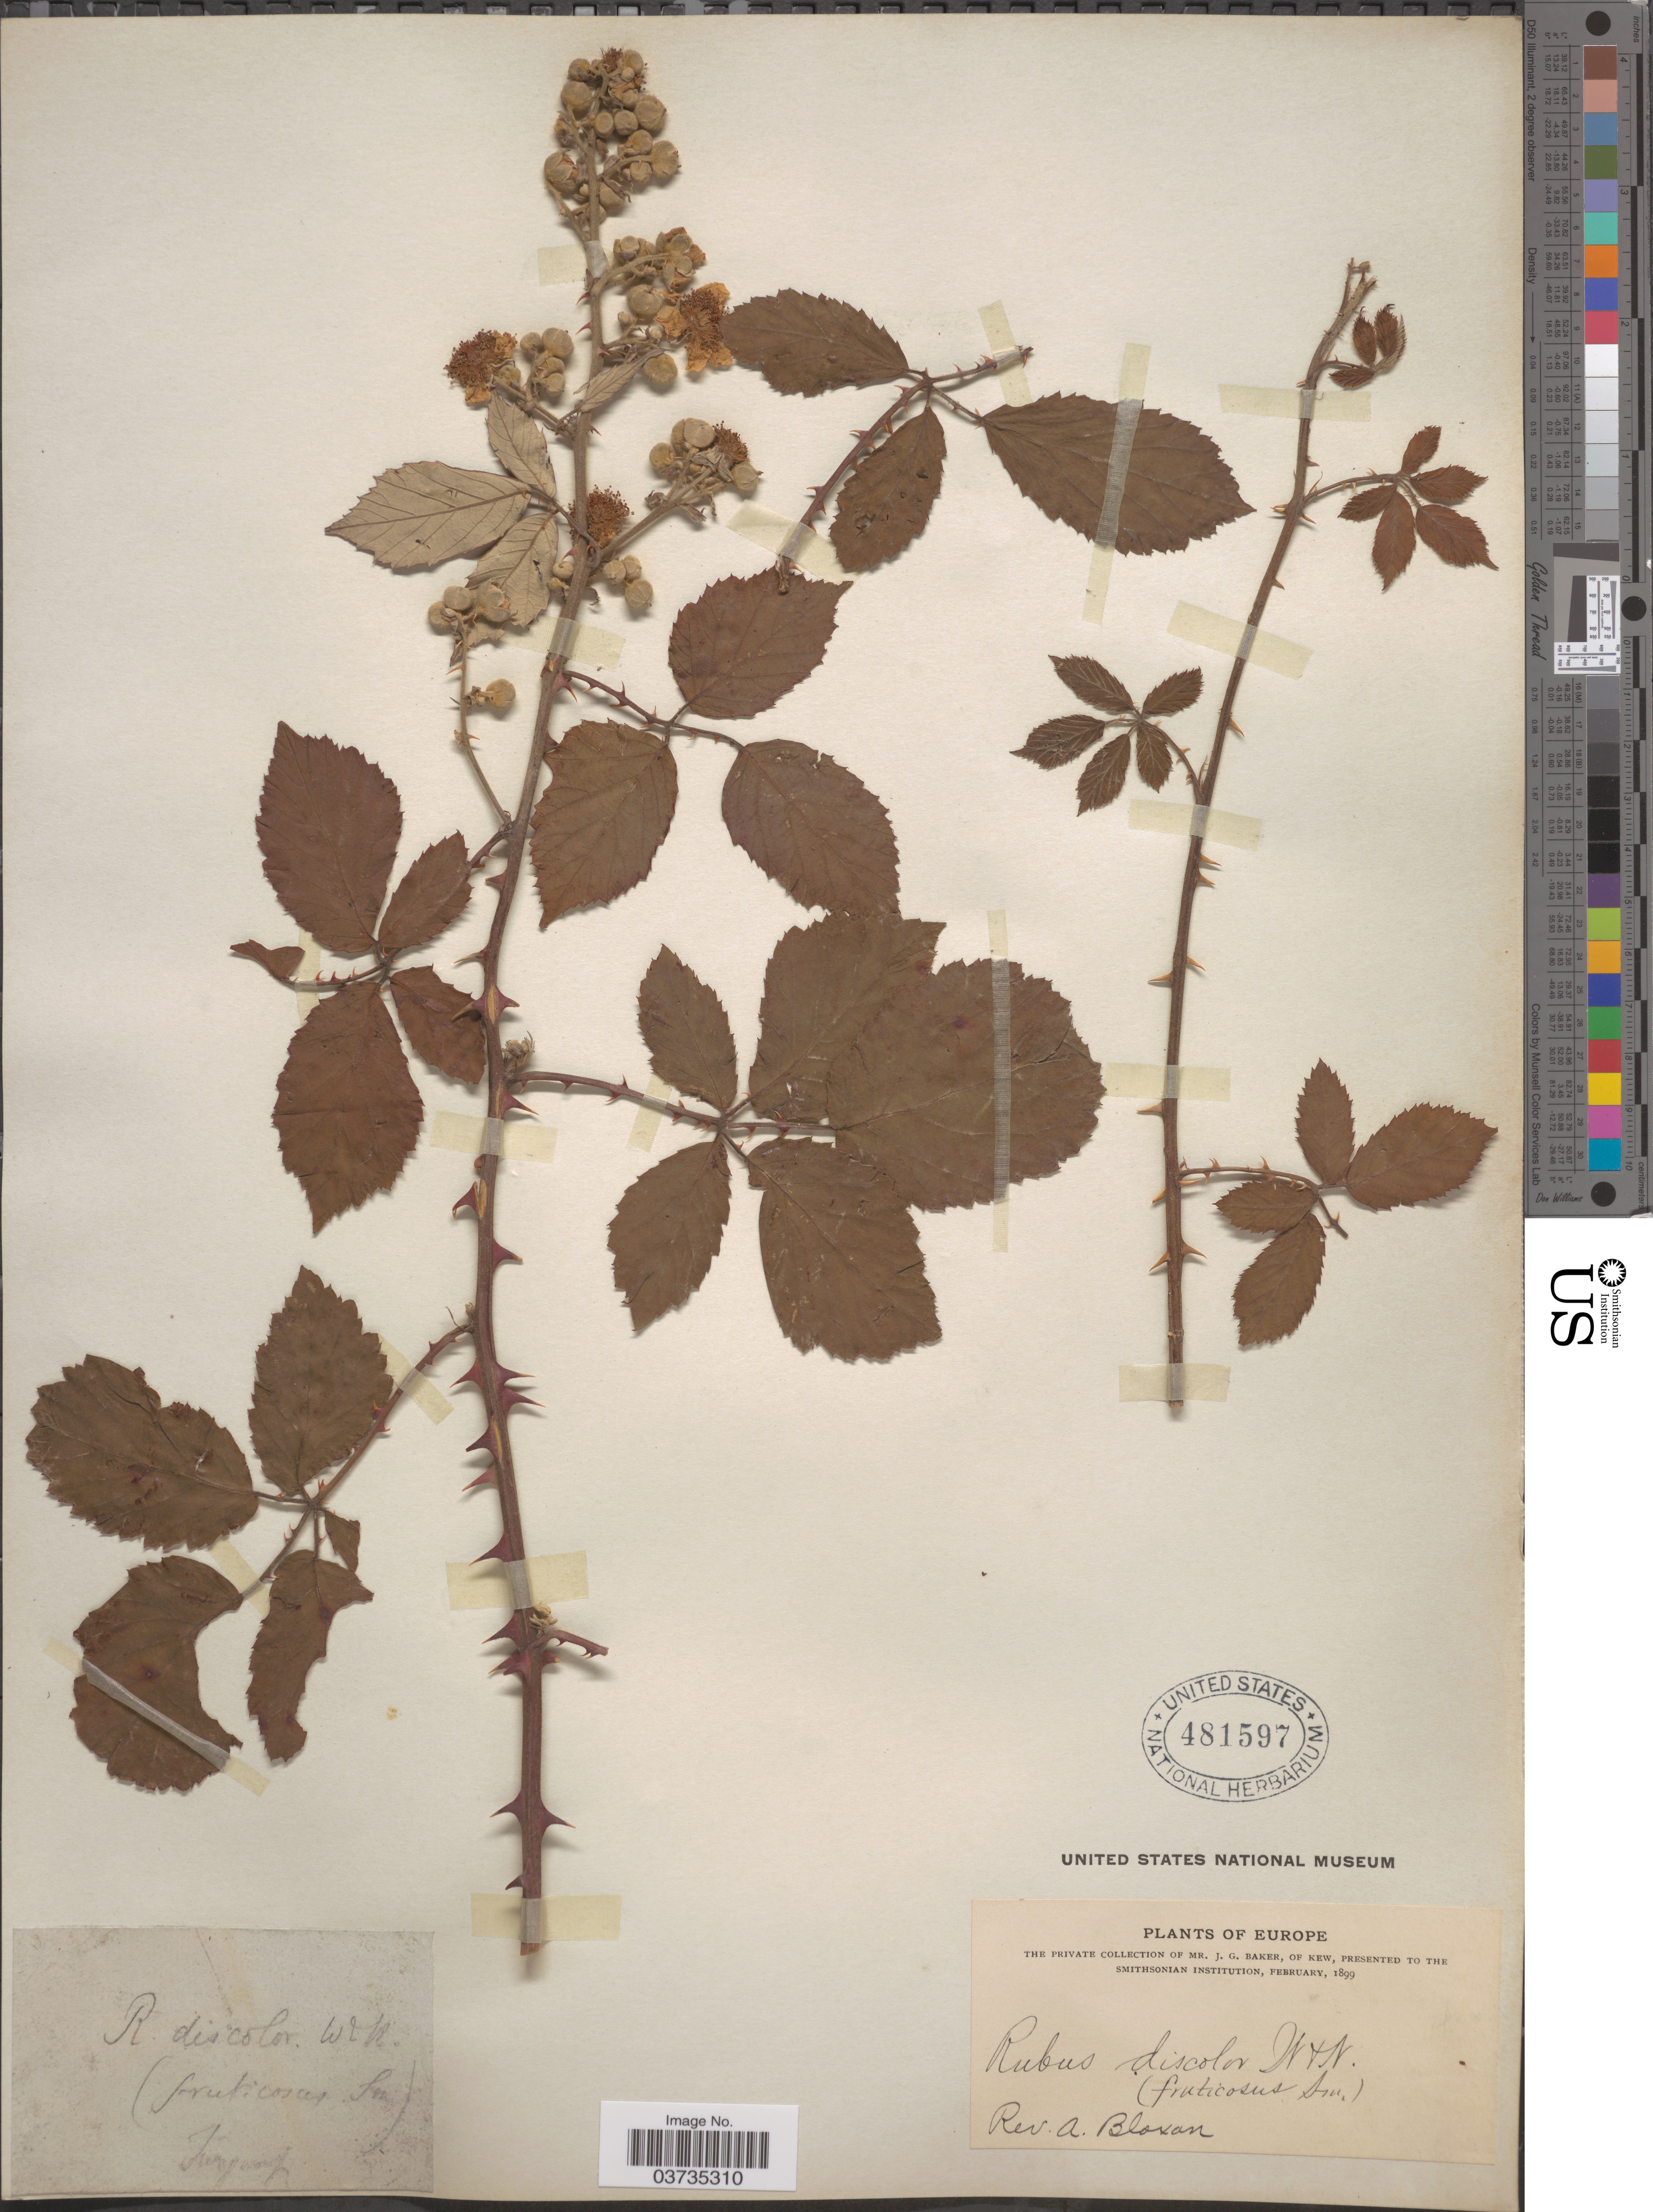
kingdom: Plantae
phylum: Tracheophyta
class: Magnoliopsida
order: Rosales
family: Rosaceae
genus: Rubus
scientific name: Rubus discolor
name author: Weihe & Nees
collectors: A. Bloxam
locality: Europe. Turguap [interpreted].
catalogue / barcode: US 481597